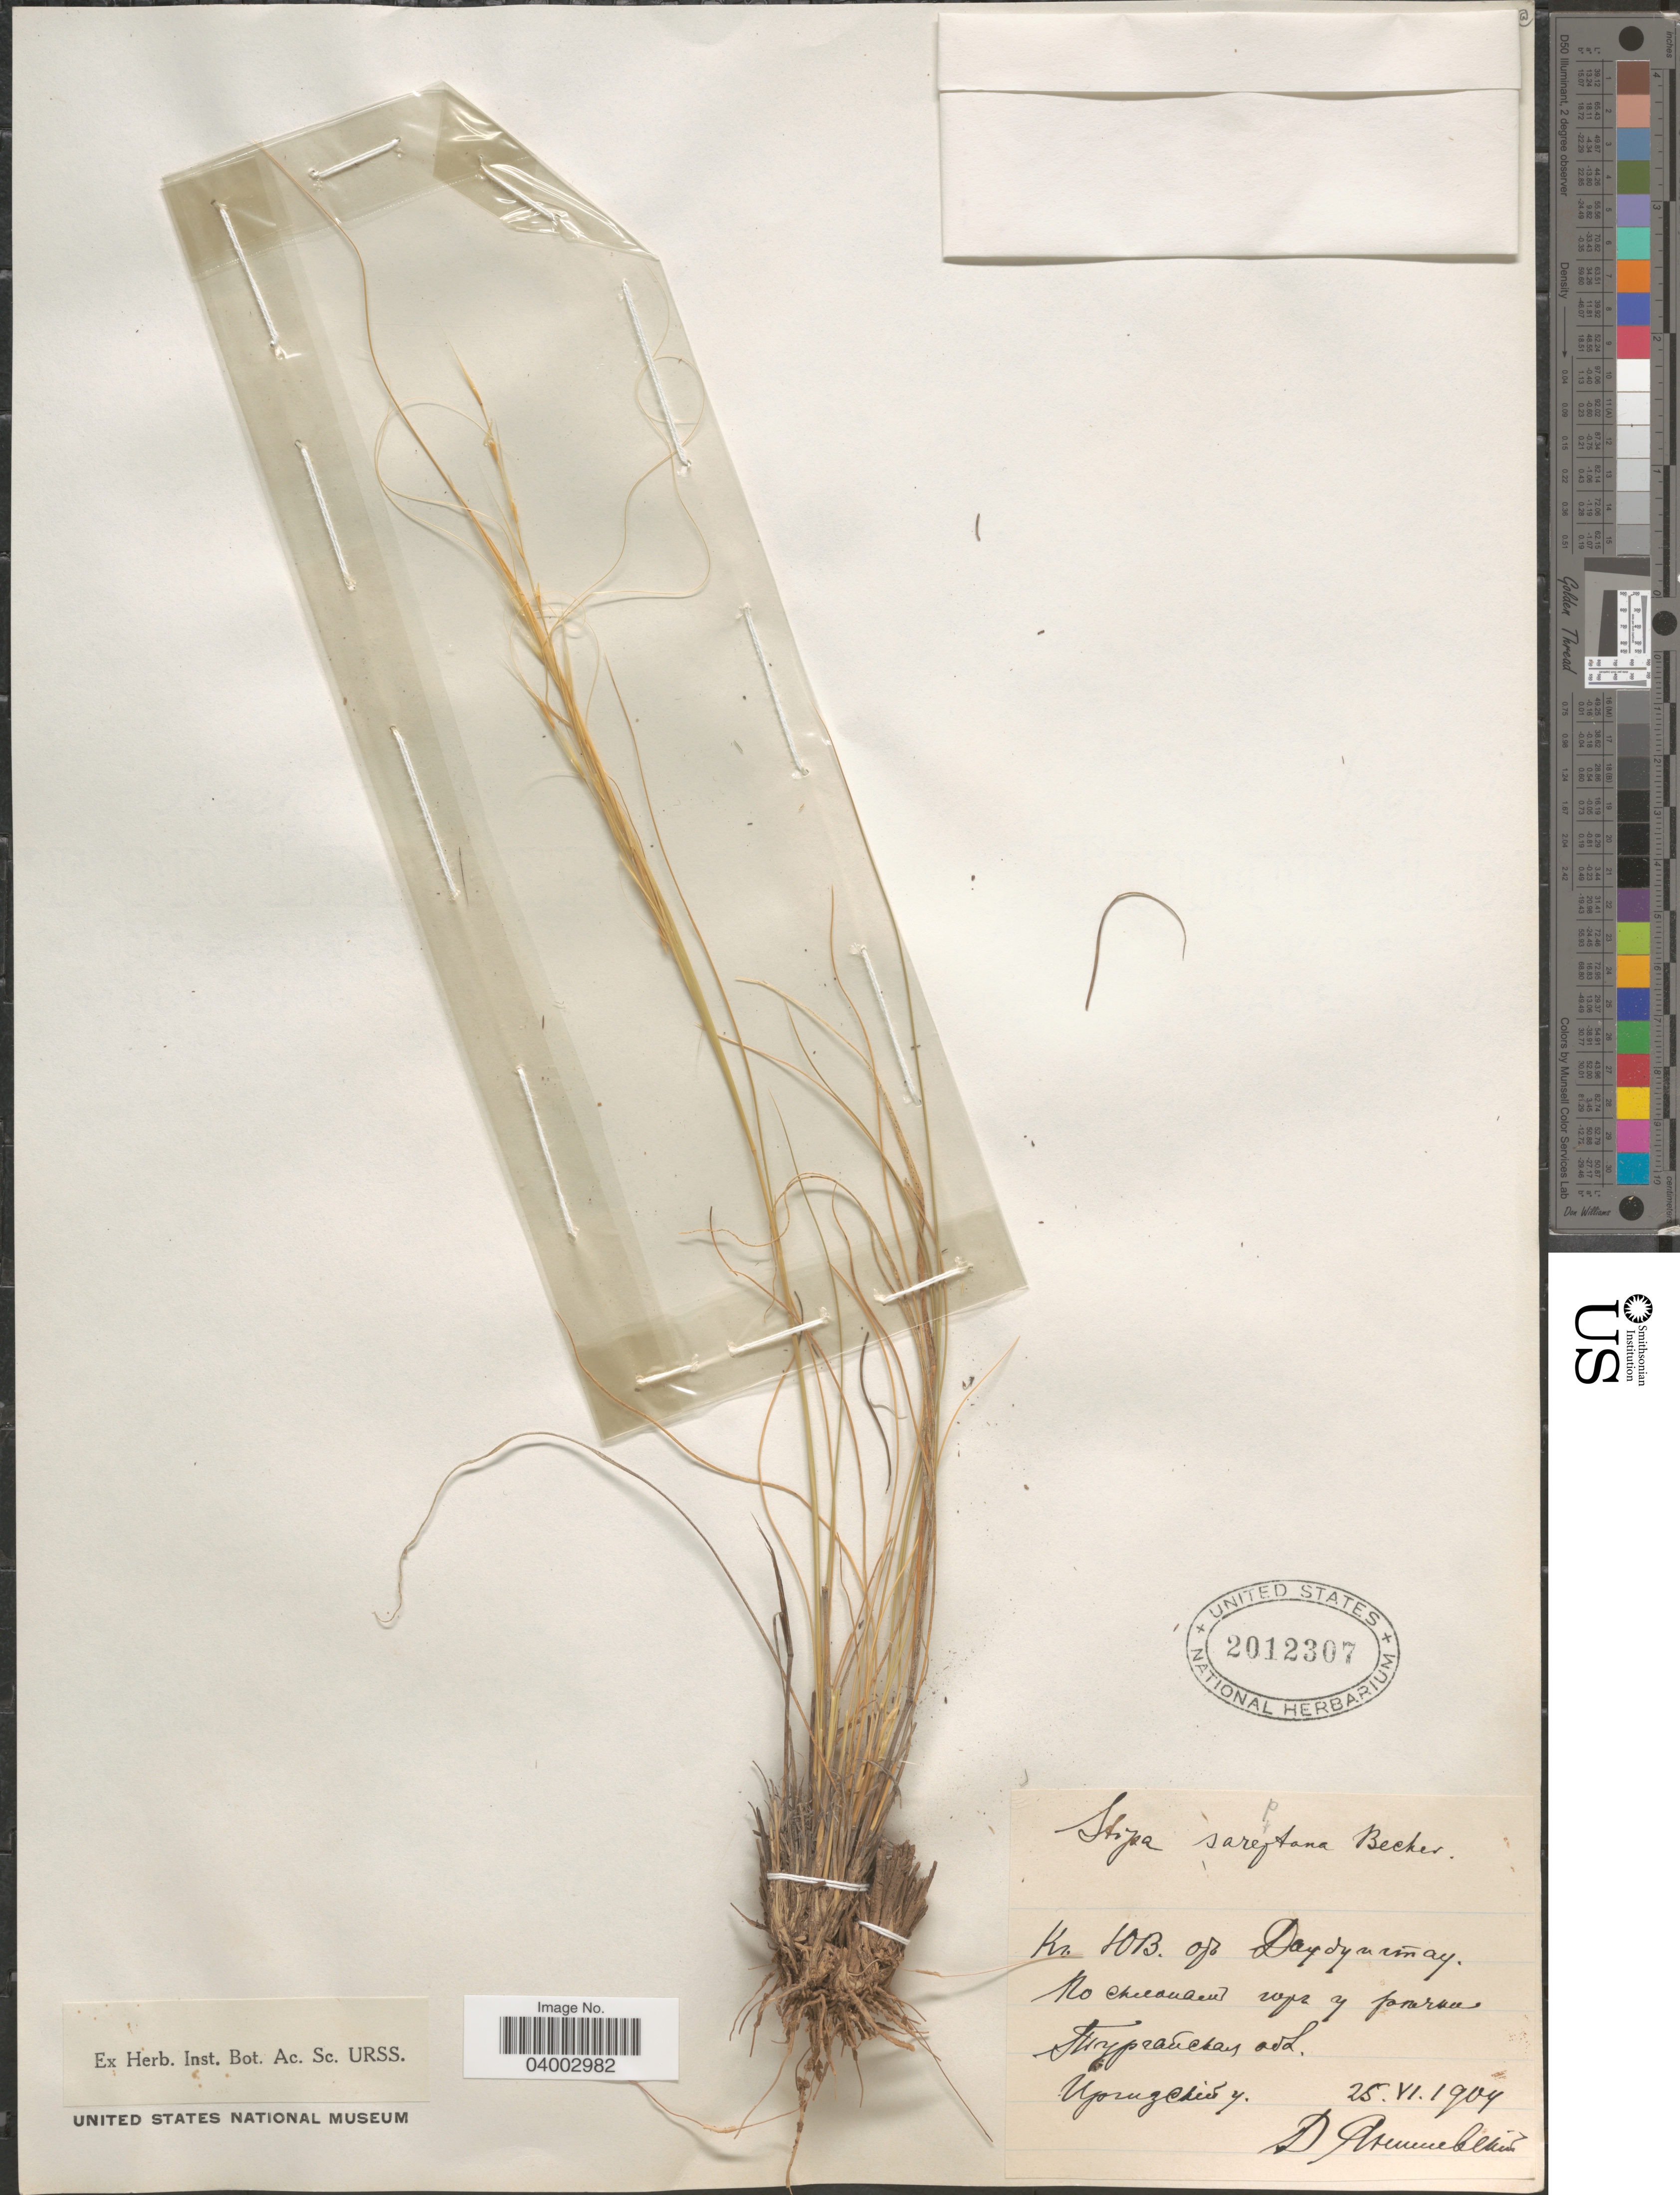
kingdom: Plantae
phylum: Tracheophyta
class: Liliopsida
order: Poales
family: Poaceae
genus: Stipa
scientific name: Stipa sareptana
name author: A.K. Becker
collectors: D. Anishevskiy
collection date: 1904-06-25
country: Kazakhstan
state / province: Aqtobe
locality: Yrghyz District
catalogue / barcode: US 2012307